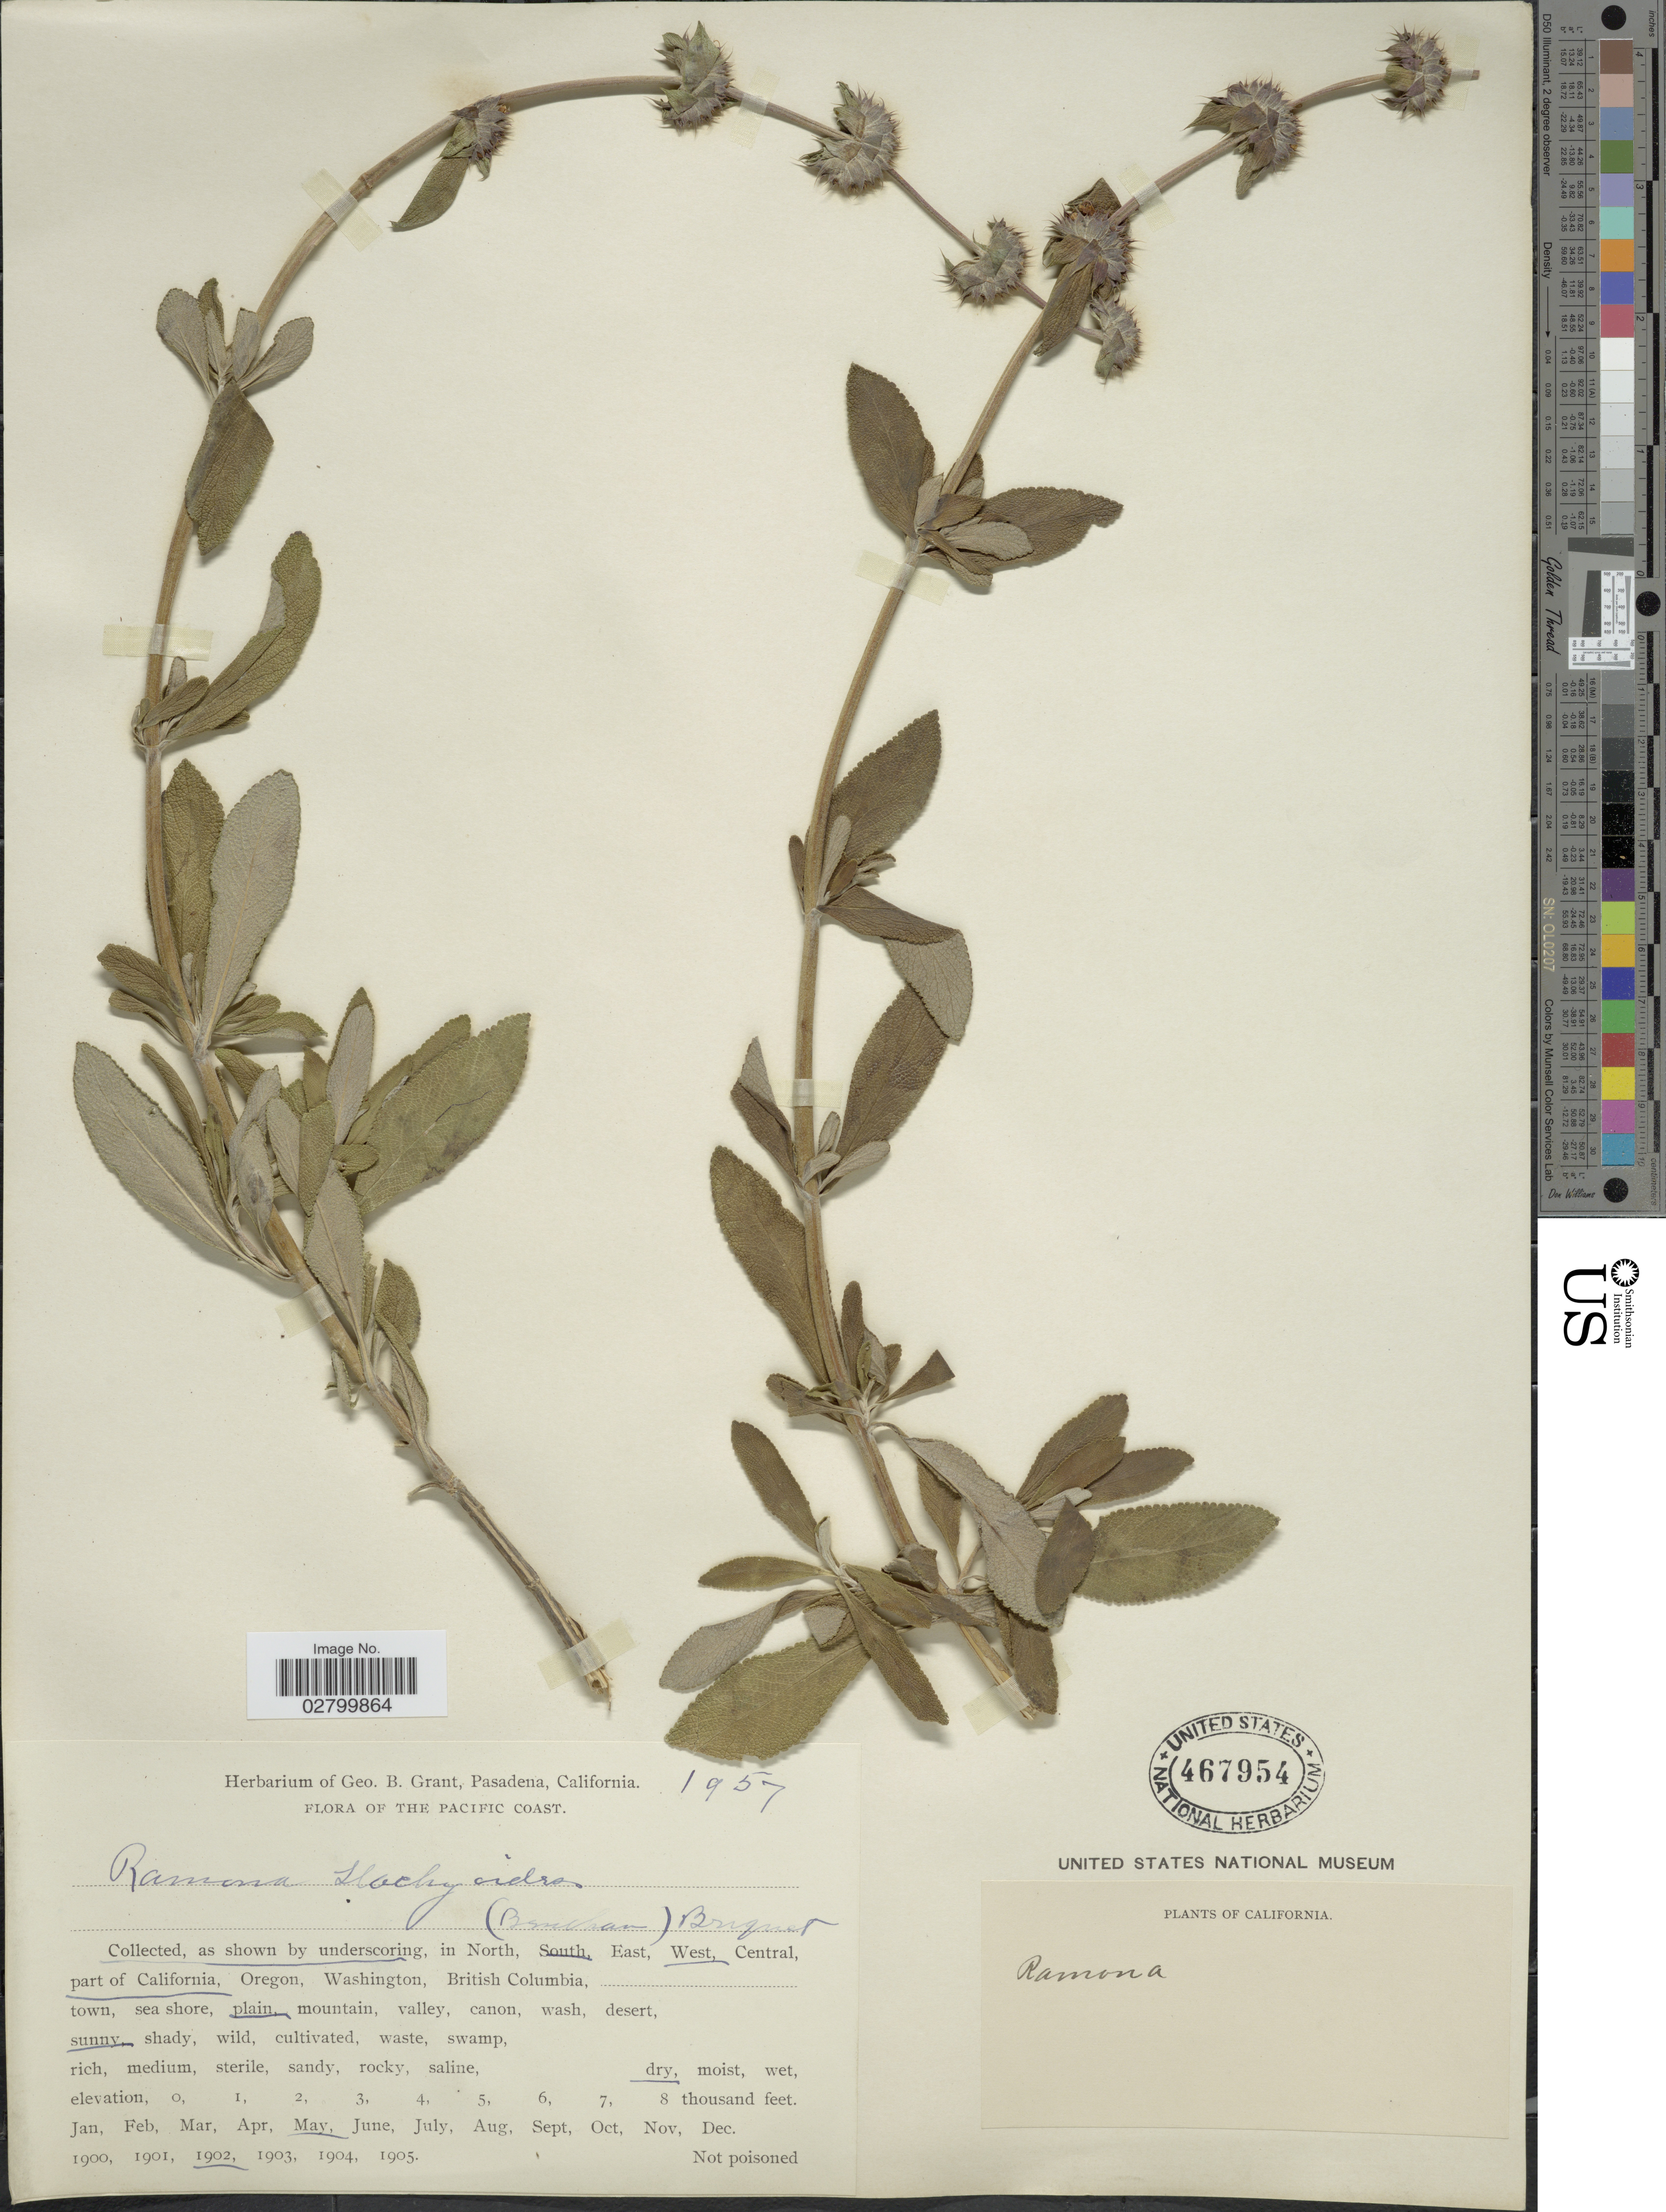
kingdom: Plantae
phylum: Tracheophyta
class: Magnoliopsida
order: Lamiales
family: Lamiaceae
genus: Salvia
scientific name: Salvia mellifera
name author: Greene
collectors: ex herb. Geo. B. Grant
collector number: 1957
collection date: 1902-05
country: United States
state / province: California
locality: Pacific Coast. As shown by underscoring, South, West, part of California, plain.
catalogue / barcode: US 467954